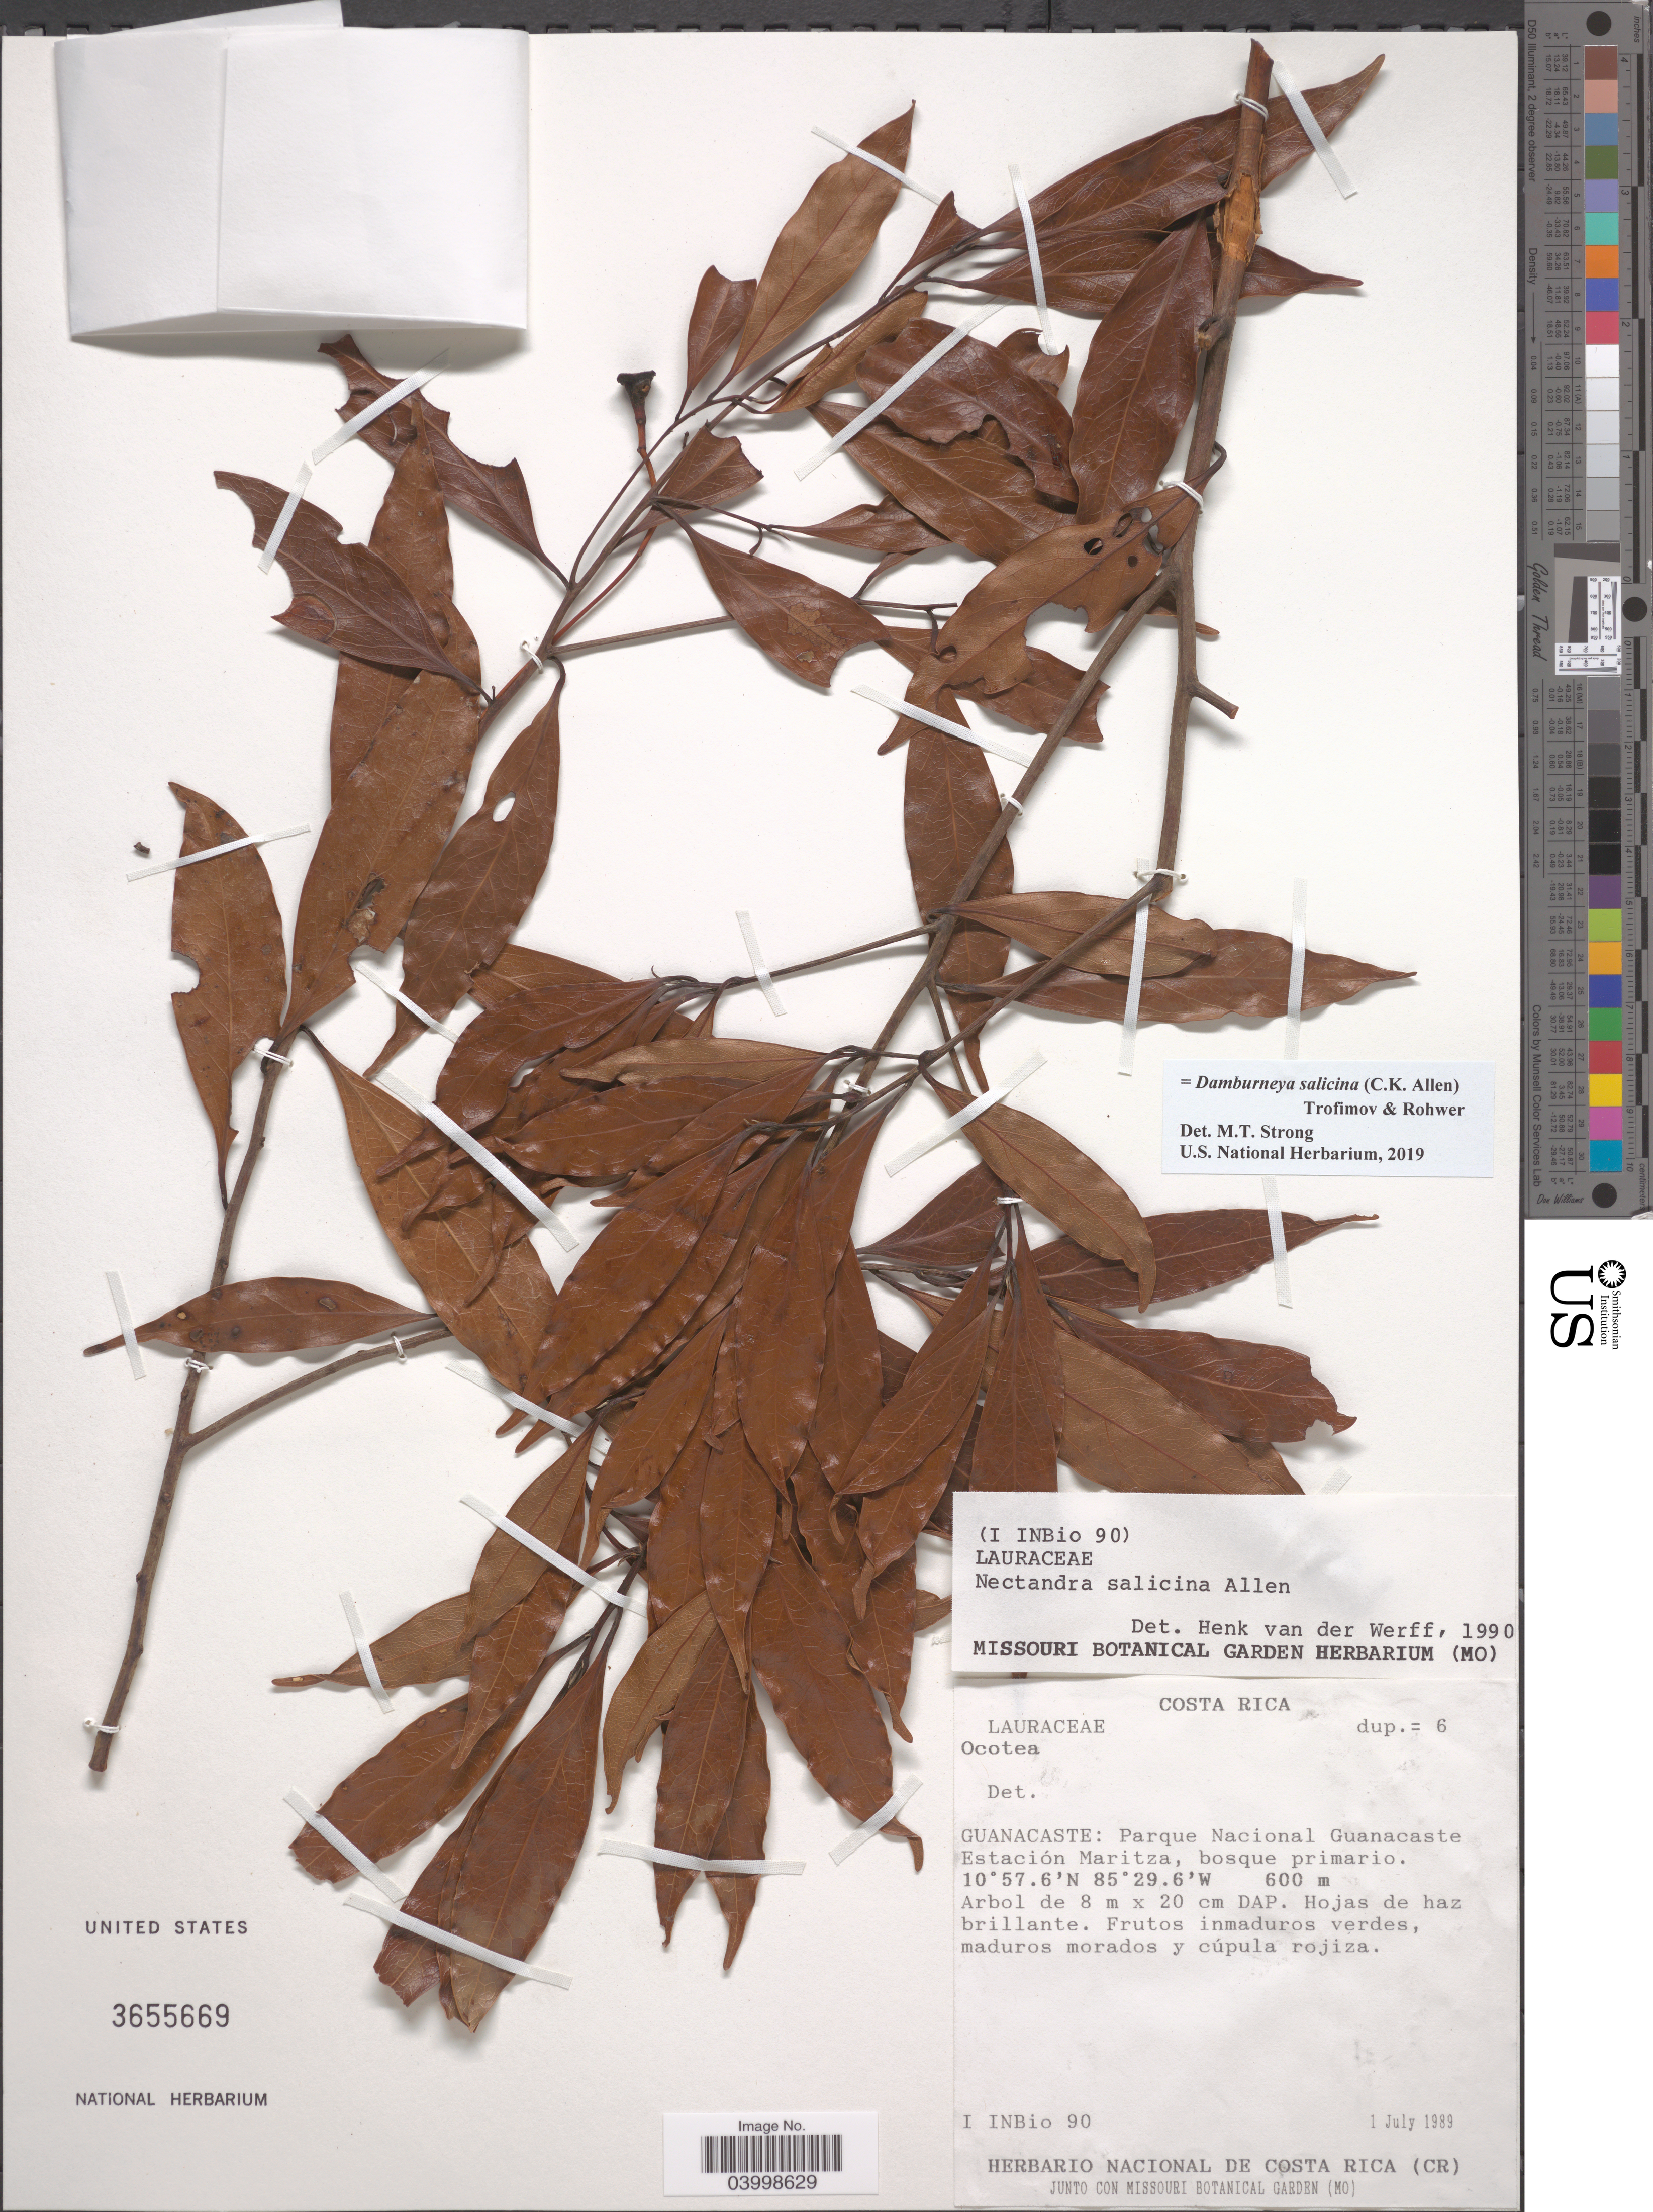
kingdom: Plantae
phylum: Tracheophyta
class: Magnoliopsida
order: Laurales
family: Lauraceae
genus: Damburneya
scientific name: Damburneya salicina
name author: (C.K. Allen) Trofimov & Rohwer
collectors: I. INBio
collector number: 90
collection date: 1989-07-01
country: Costa Rica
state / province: Guanacaste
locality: Parque Nacional Guanacaste Estación Maritza.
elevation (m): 600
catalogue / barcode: US 3655669